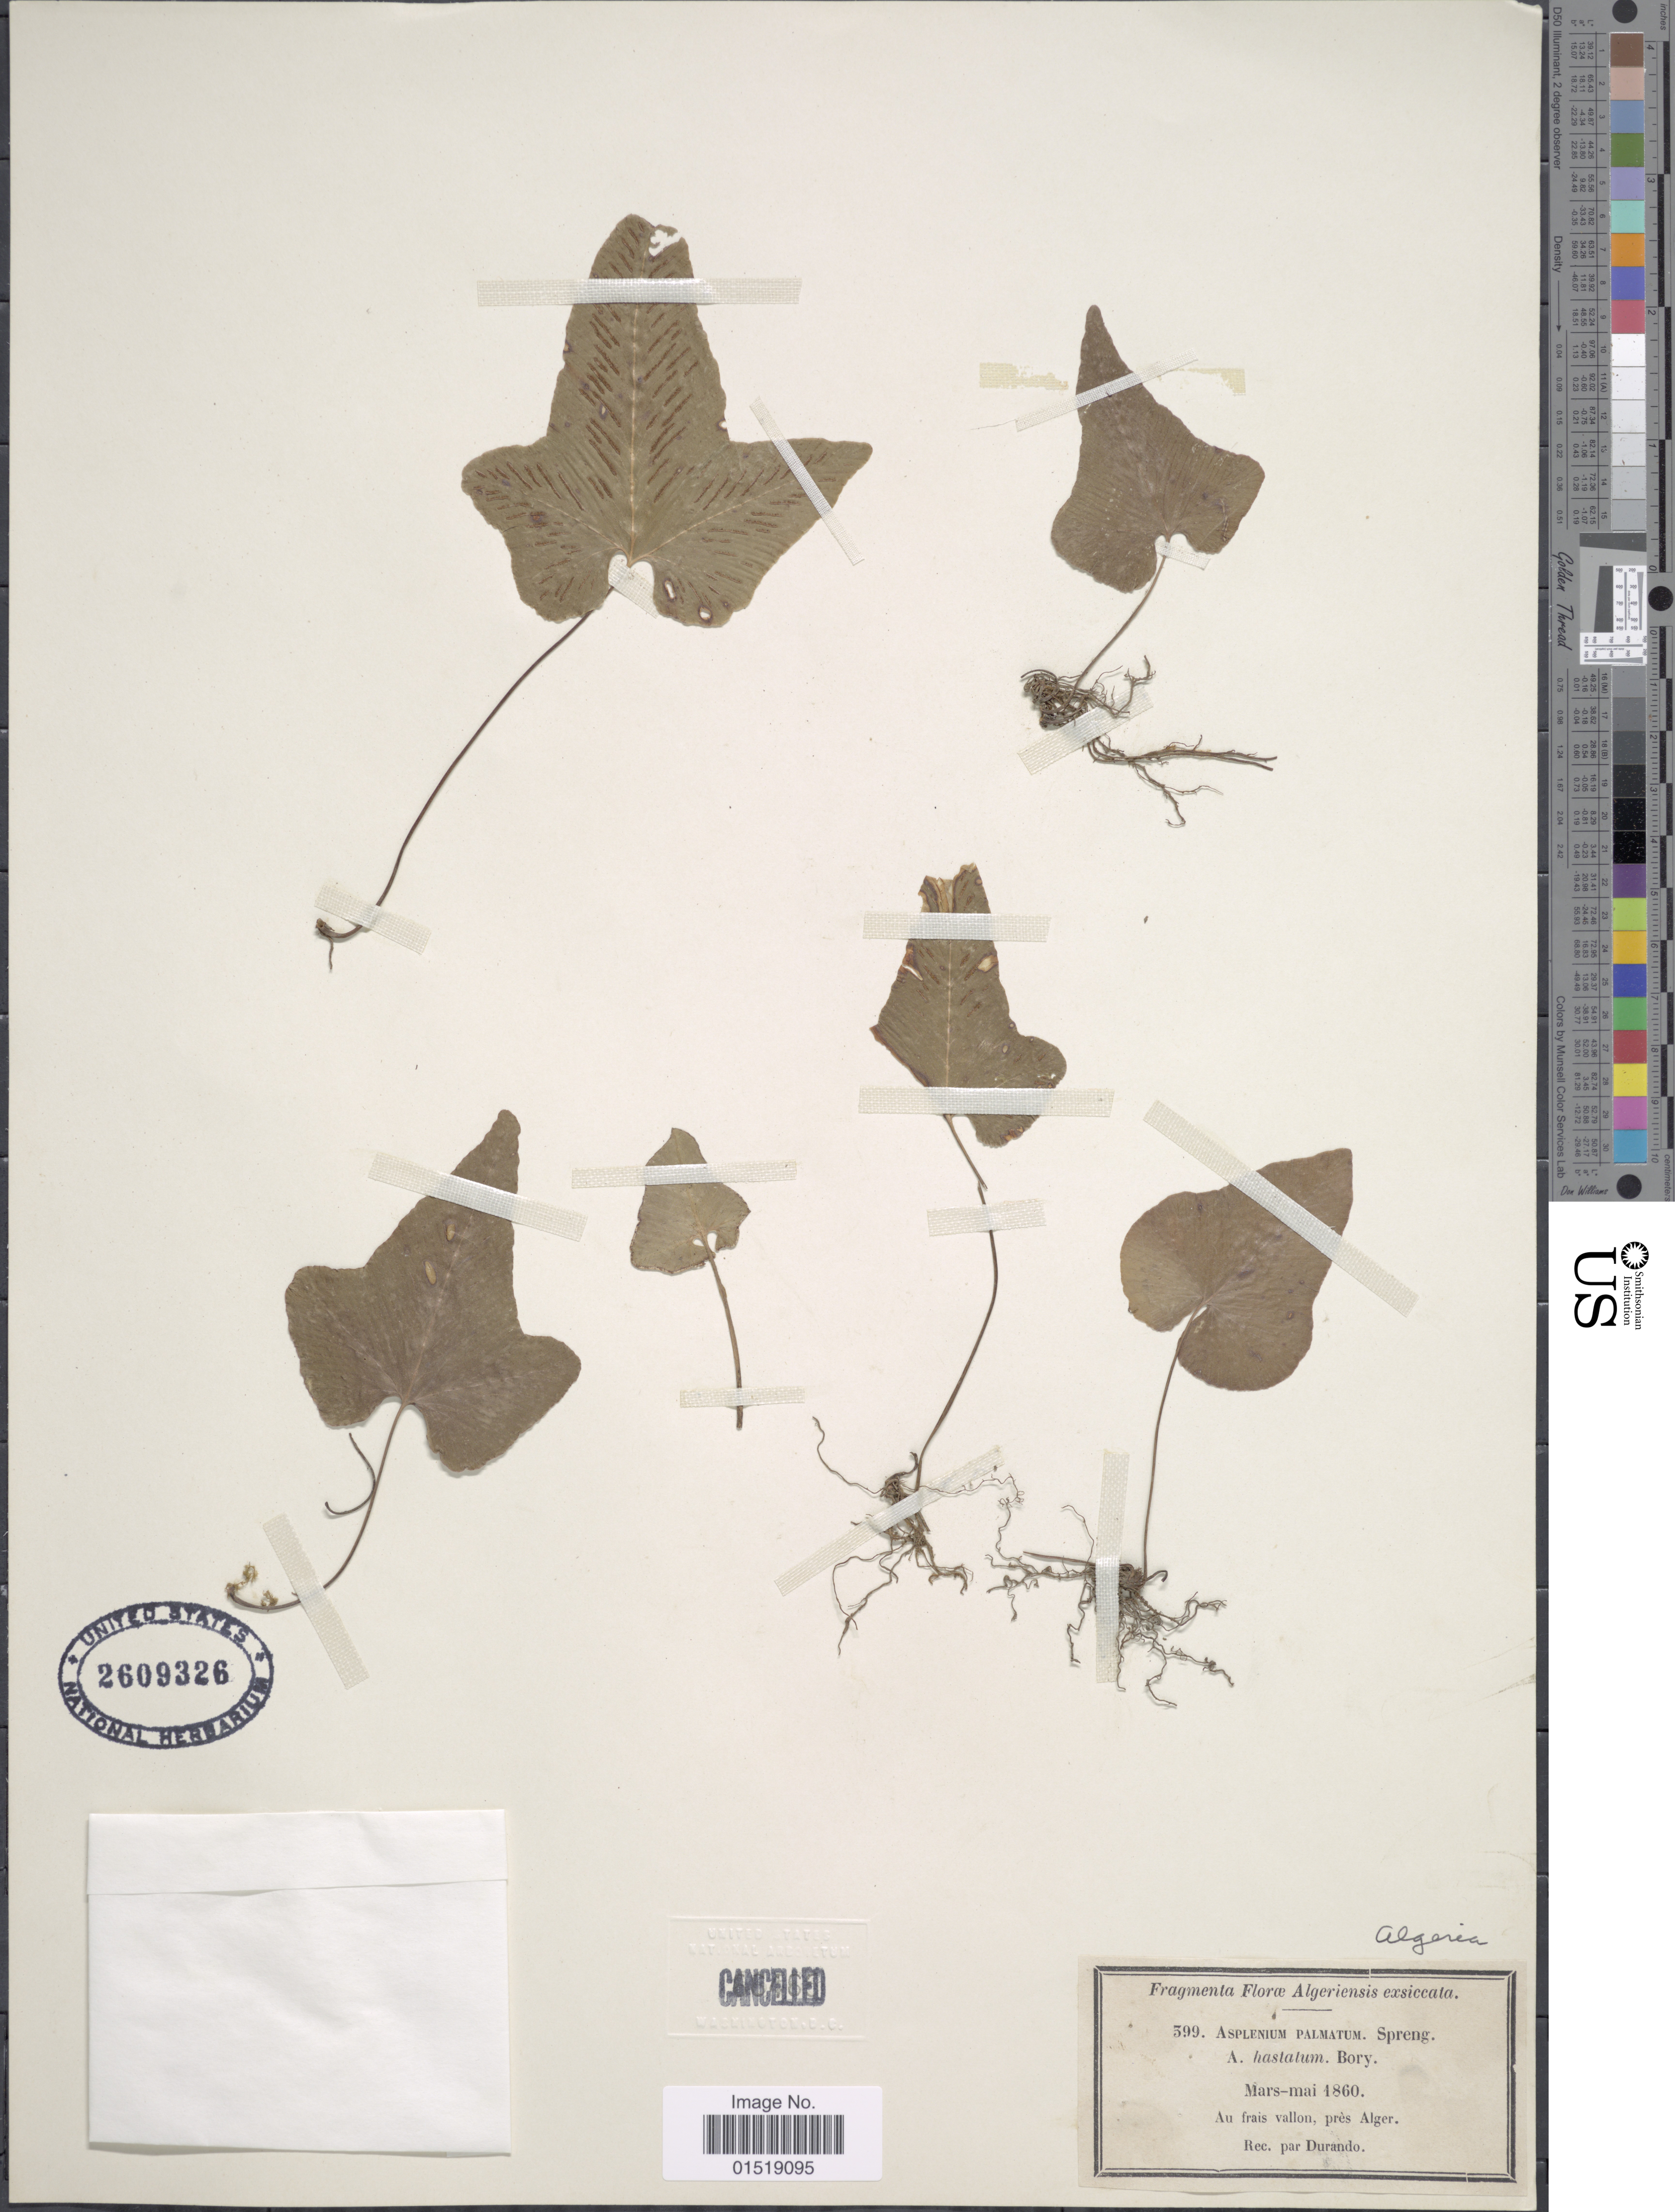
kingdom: Plantae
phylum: Tracheophyta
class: Polypodiopsida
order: Polypodiales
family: Aspleniaceae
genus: Asplenium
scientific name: Asplenium hemionitis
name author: L.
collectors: G. Durando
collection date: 1860-03/1860-05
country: Algeria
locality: Au frais vallon, près Alger.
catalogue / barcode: US 2609326